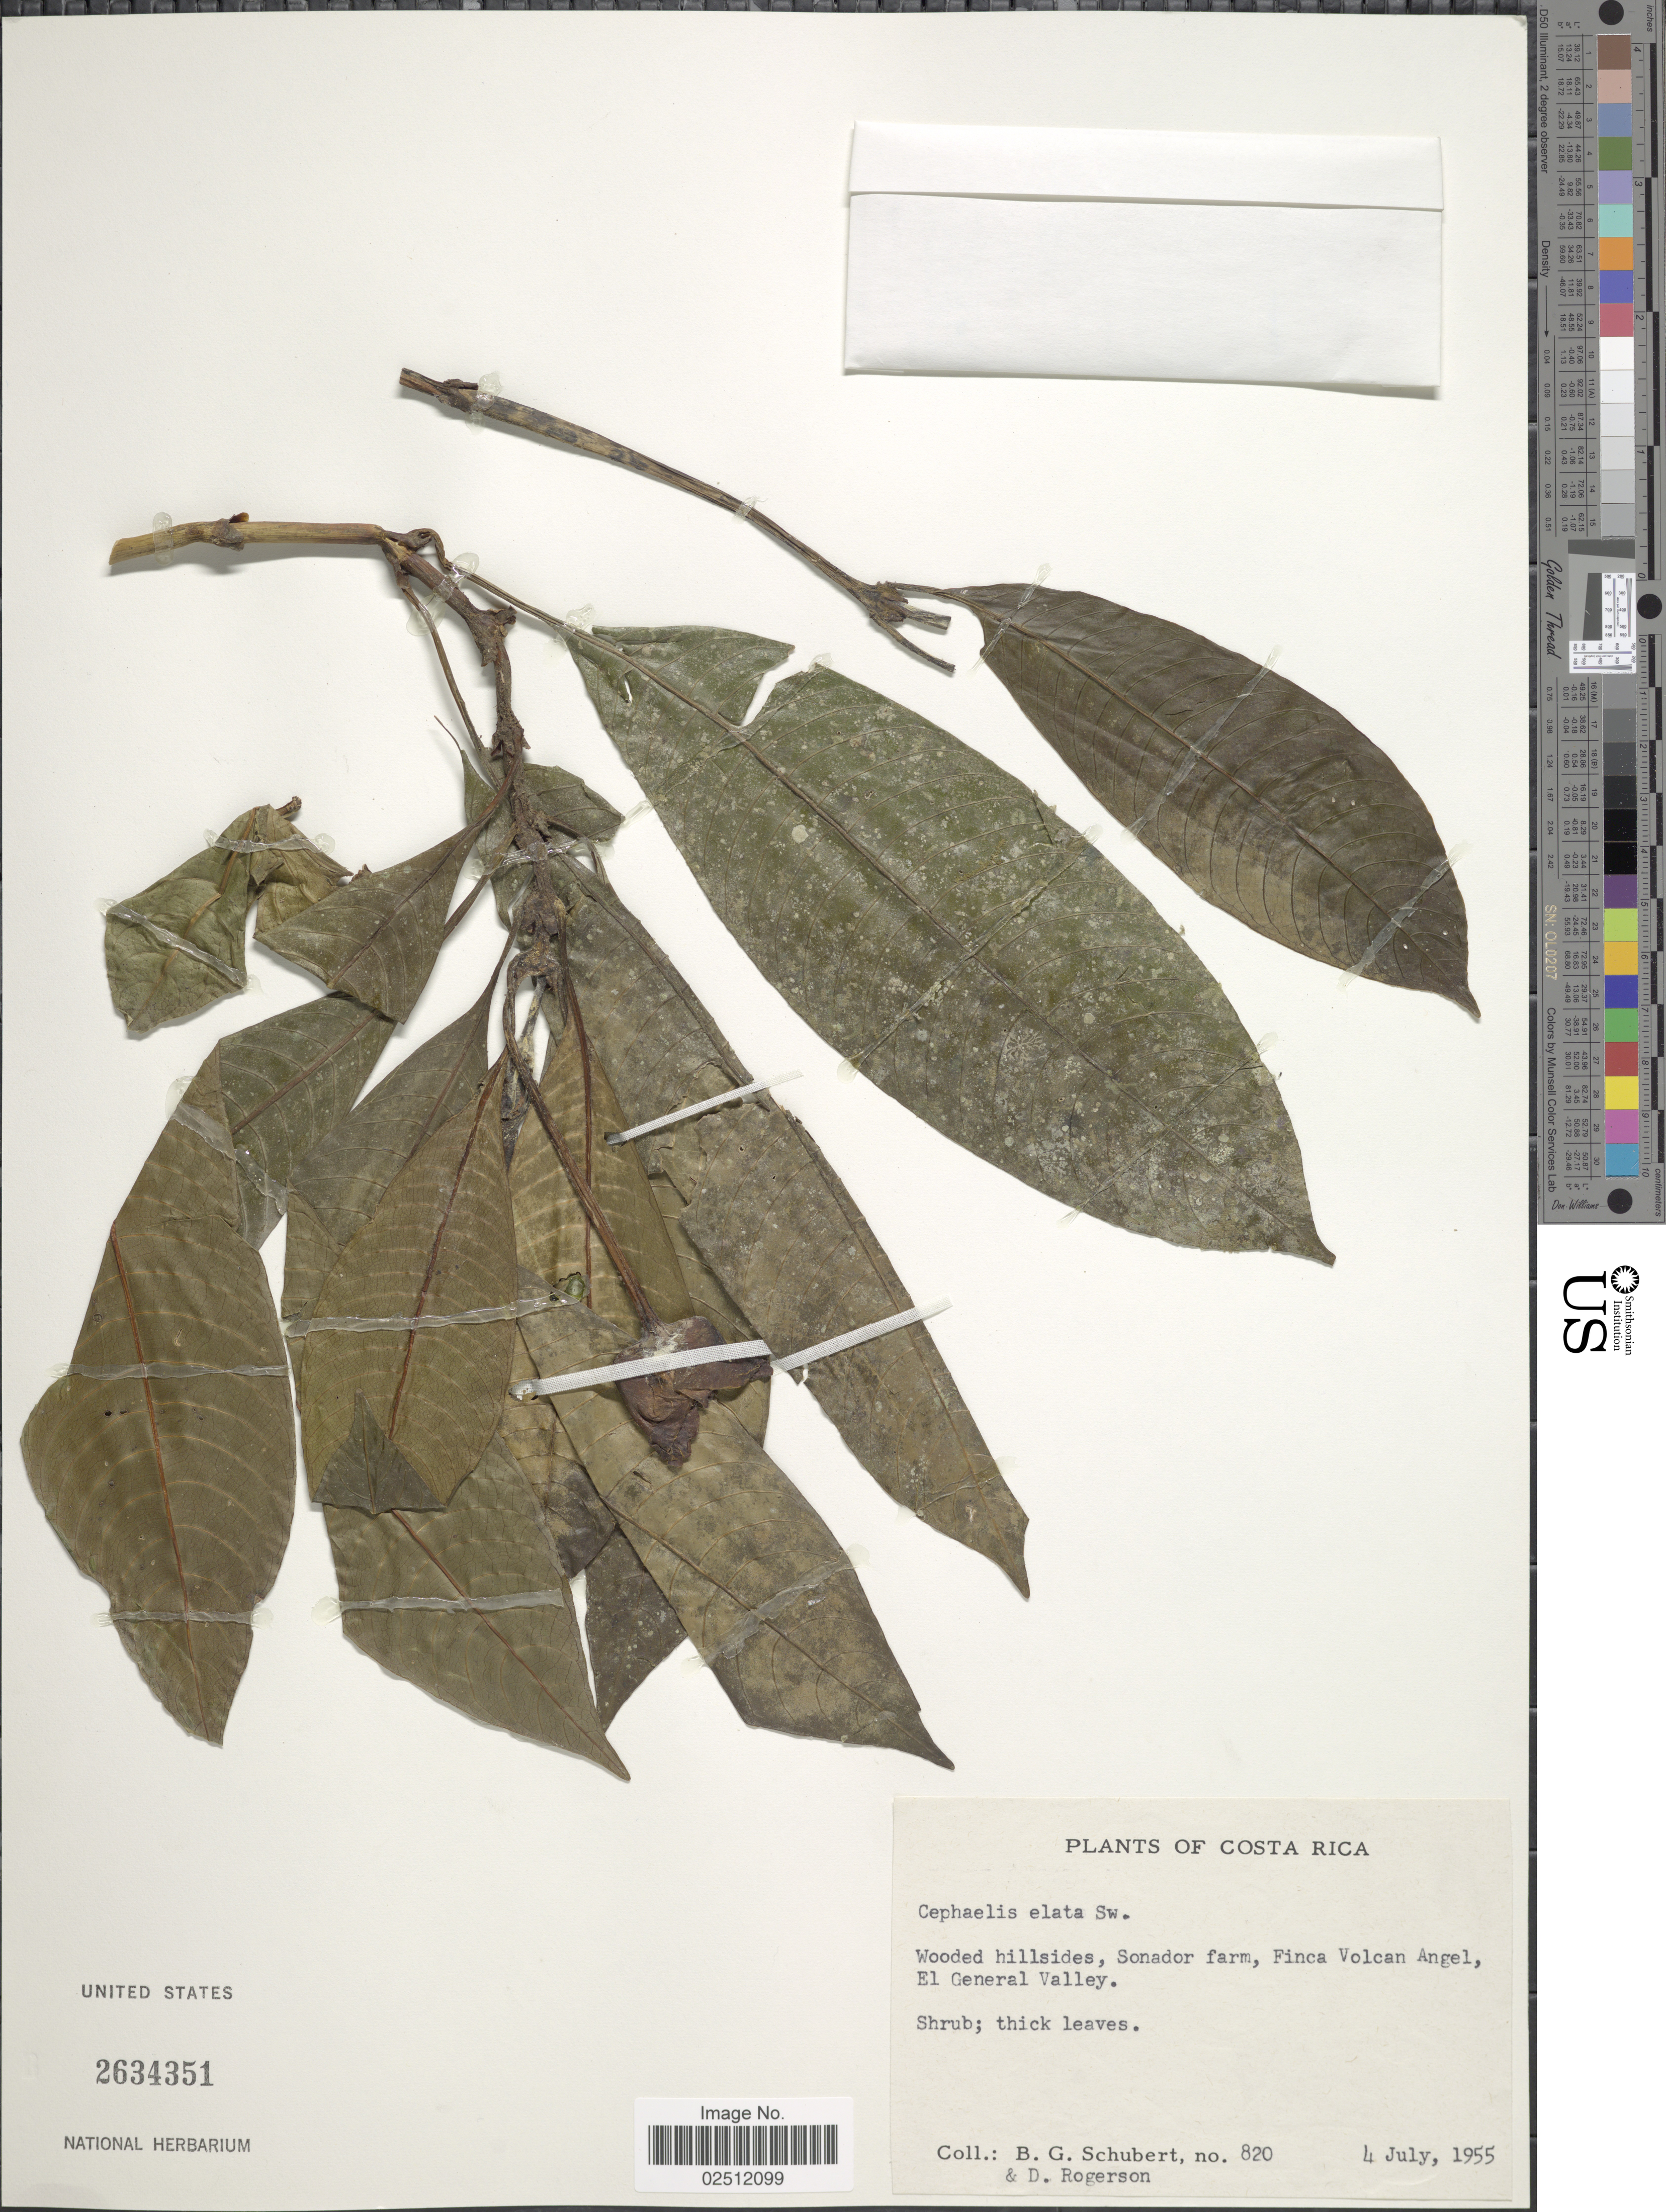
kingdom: Plantae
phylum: Tracheophyta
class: Magnoliopsida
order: Gentianales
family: Rubiaceae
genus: Psychotria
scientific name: Psychotria elata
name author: (Sw.) Hammel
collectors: B. Schubert & D. Rogerson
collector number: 820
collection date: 1955-07-04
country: Costa Rica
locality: Wooded hillsides, Sonador farm, Finca Volcan Angel, El General Valley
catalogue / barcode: US 2634351